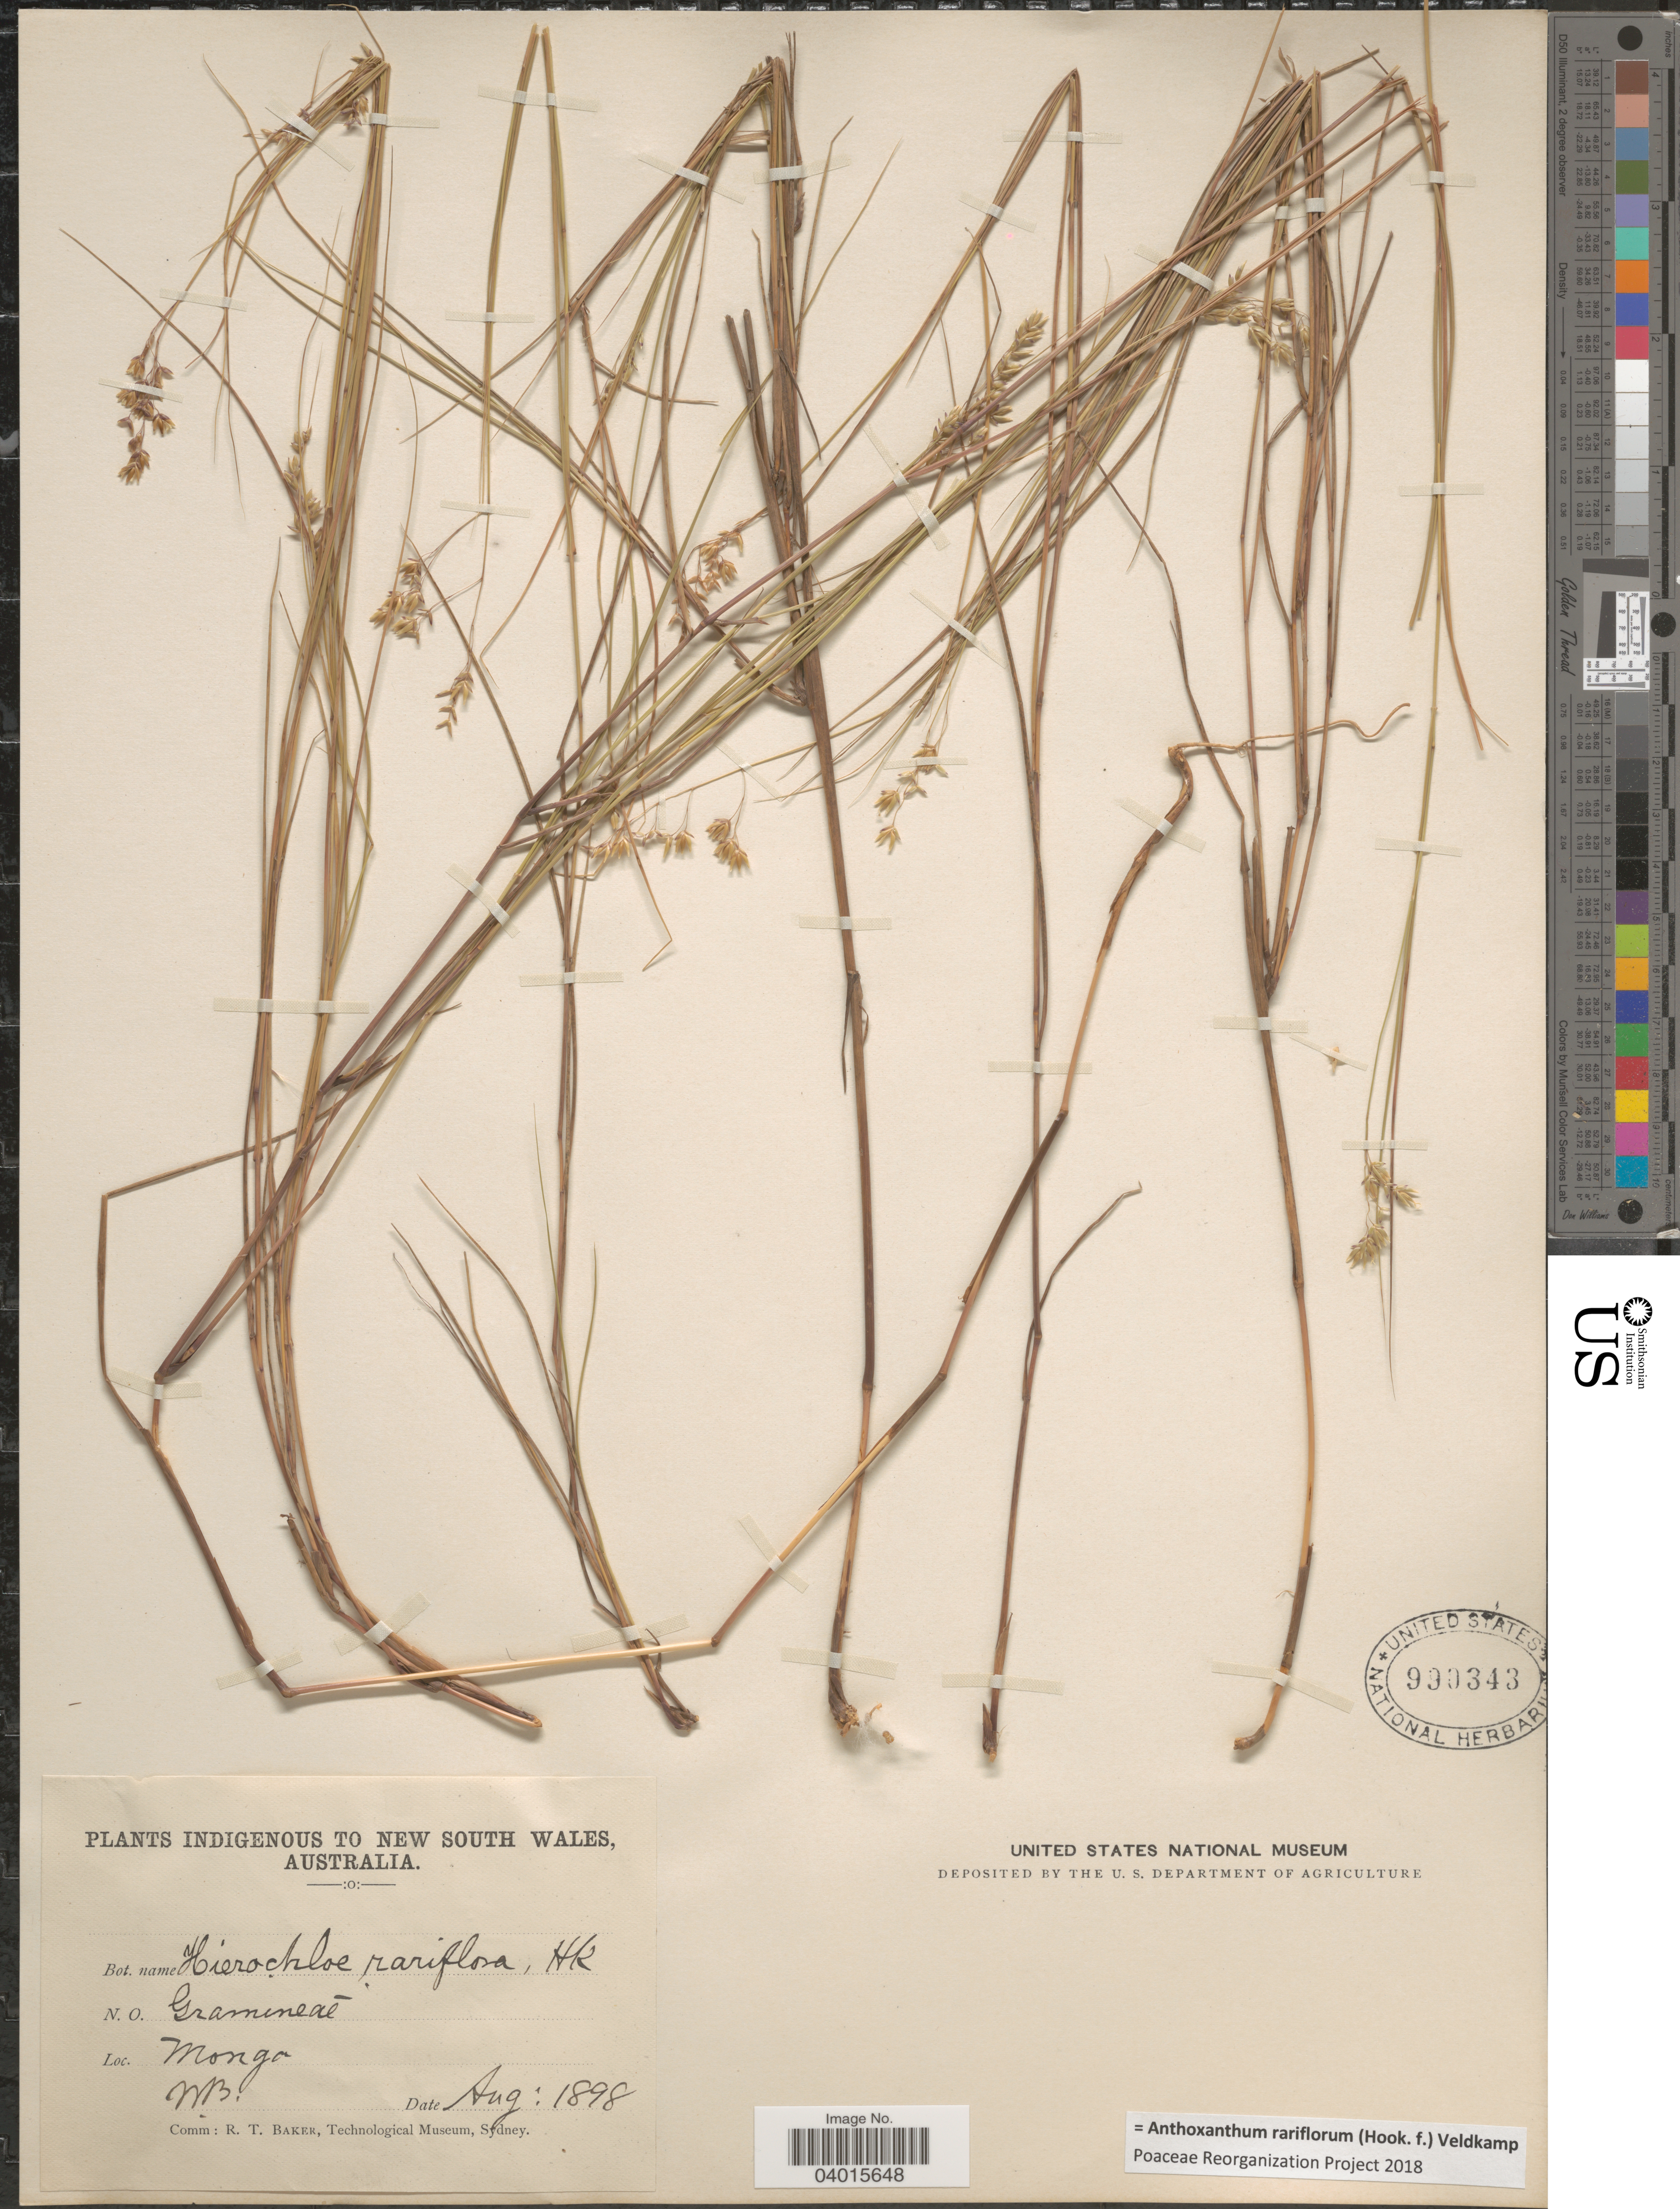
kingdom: Plantae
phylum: Tracheophyta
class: Liliopsida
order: Poales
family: Poaceae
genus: Anthoxanthum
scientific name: Anthoxanthum rariflorum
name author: (Hook. f.) Veldkamp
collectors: W. B.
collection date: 1898-08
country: Australia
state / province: New South Wales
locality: Indigenous to New South Wales. Mongo.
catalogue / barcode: US 990343